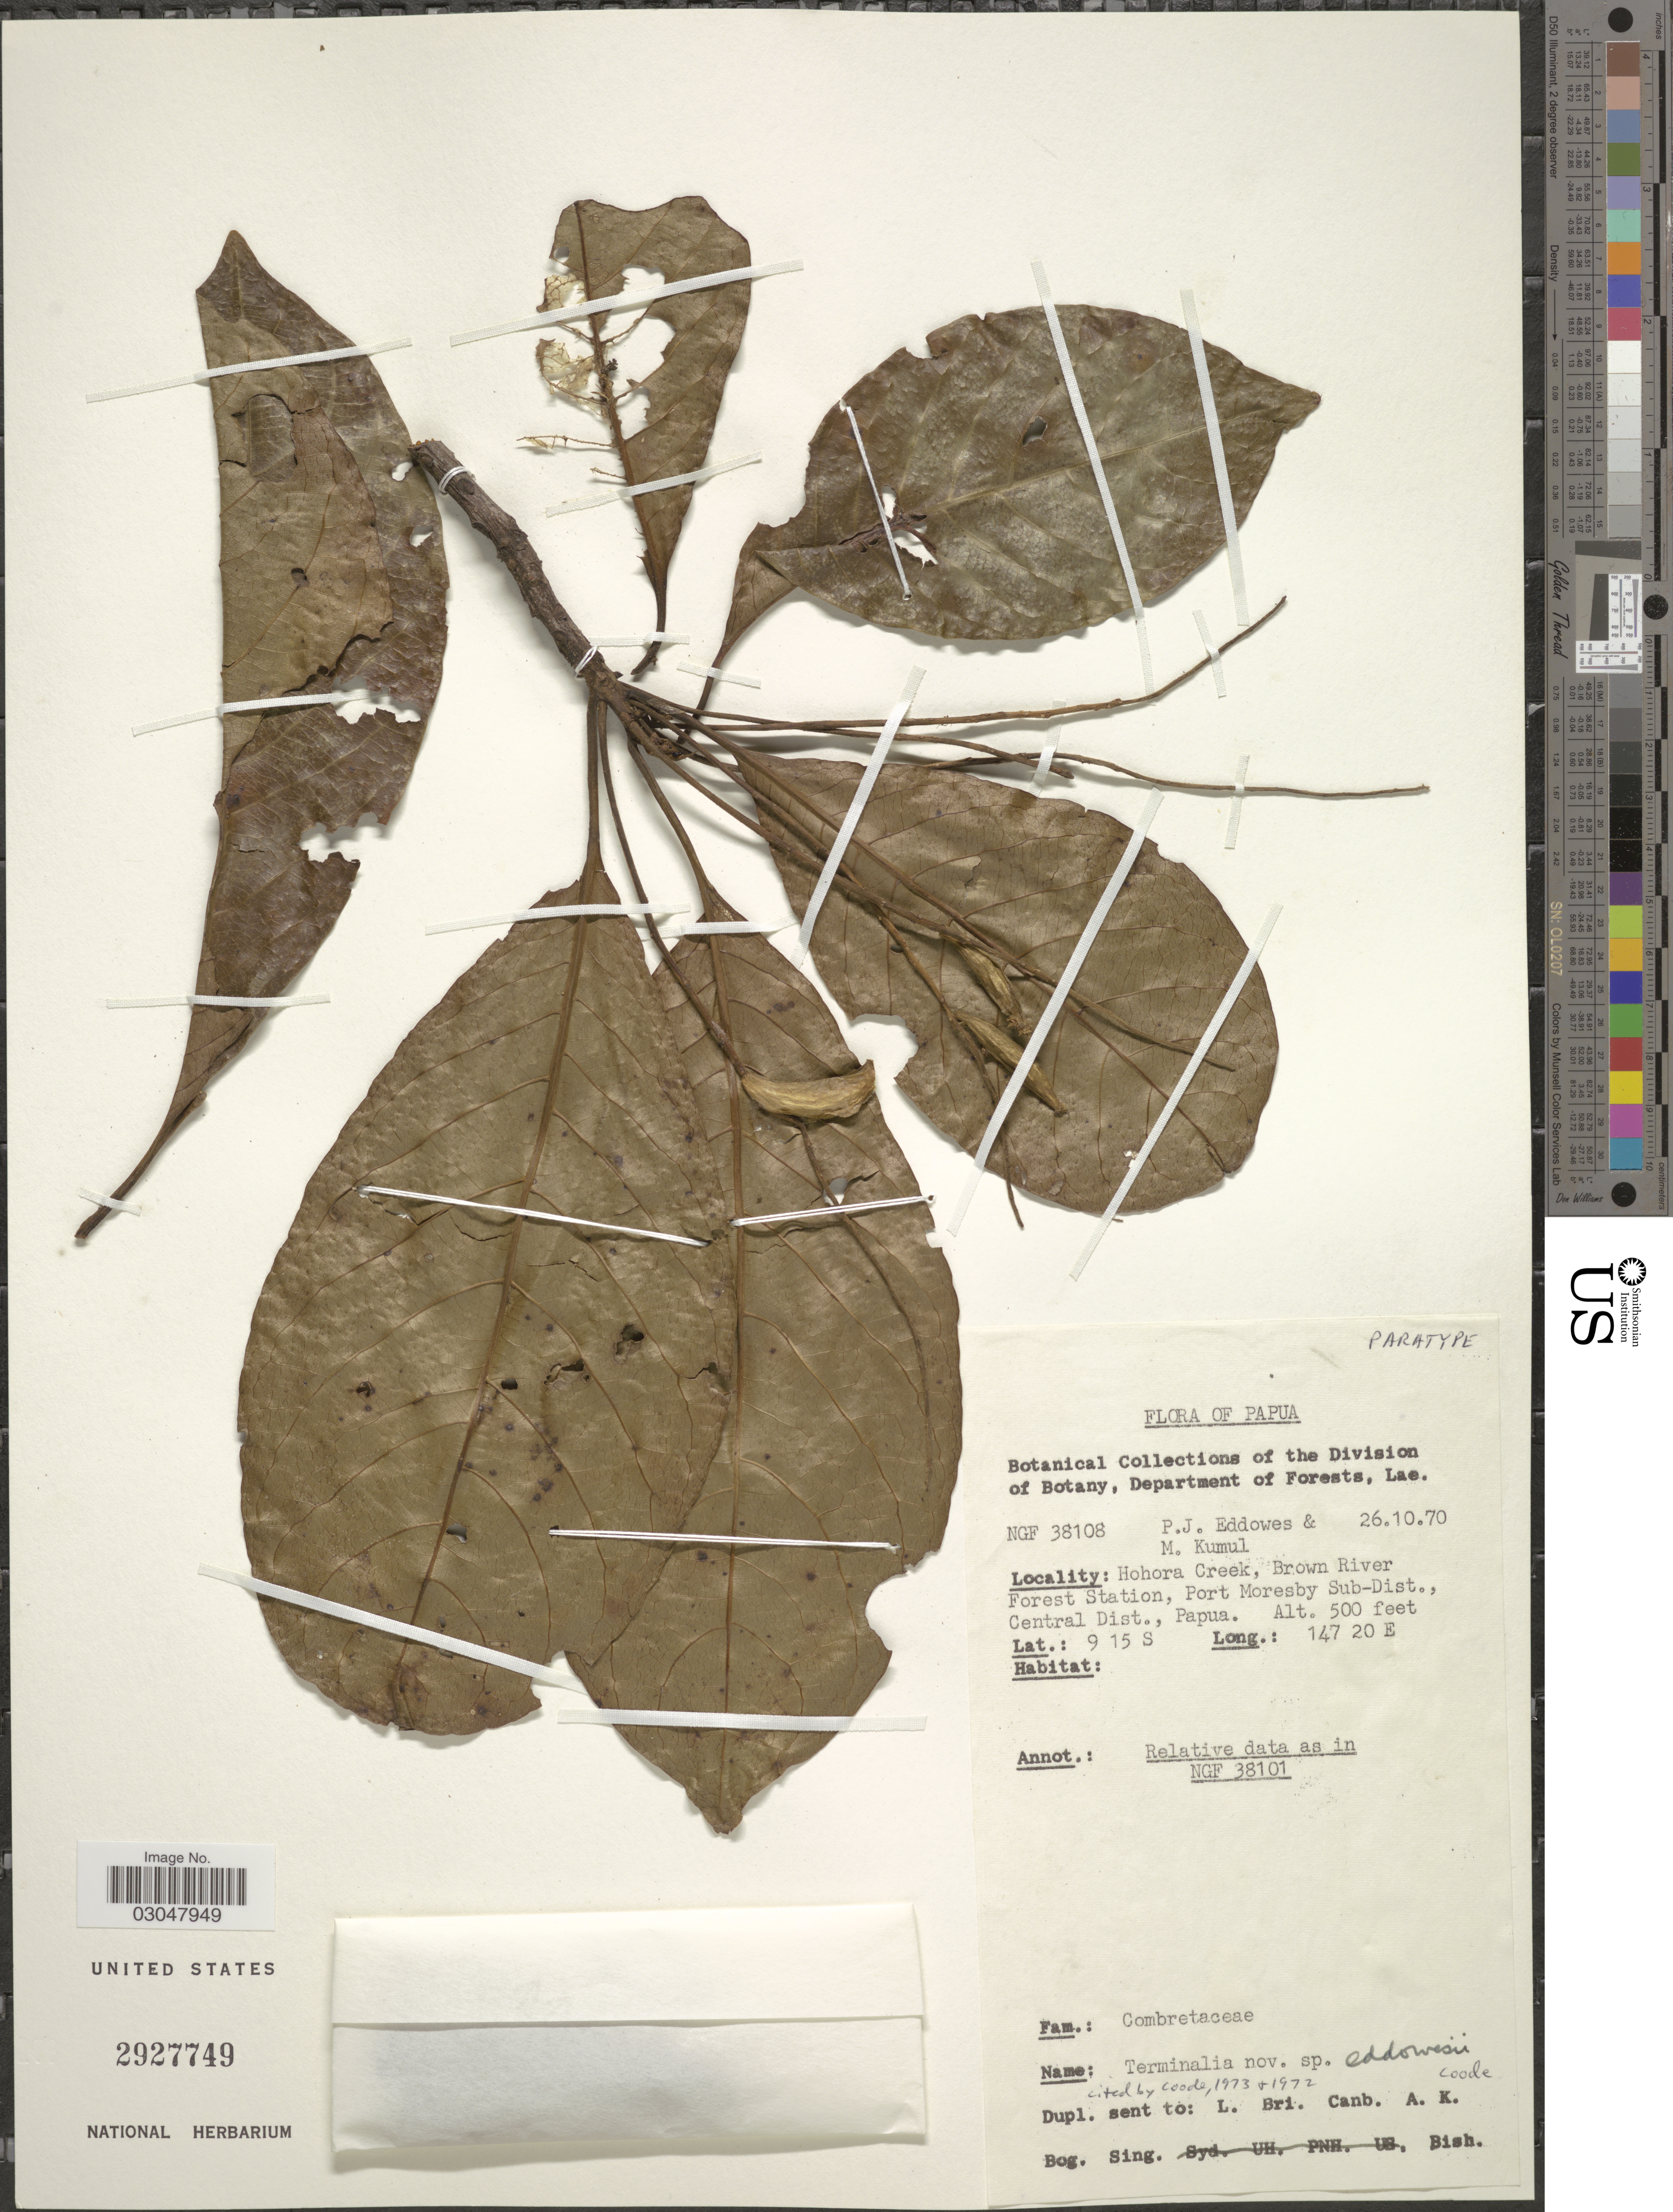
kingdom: Plantae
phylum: Tracheophyta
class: Magnoliopsida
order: Myrtales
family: Combretaceae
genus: Terminalia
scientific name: Terminalia eddowesii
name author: Coode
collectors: P.J. Eddowes & M. Kumul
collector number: NGF 38108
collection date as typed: Transcribed d/m/y: 26/10/70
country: Papua New Guinea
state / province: Central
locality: Papua. Hohora Creek, Brown River Forest Station, Port Moresby Sub-Dist., Central Distr., Papua.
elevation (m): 152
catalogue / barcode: US 2927749